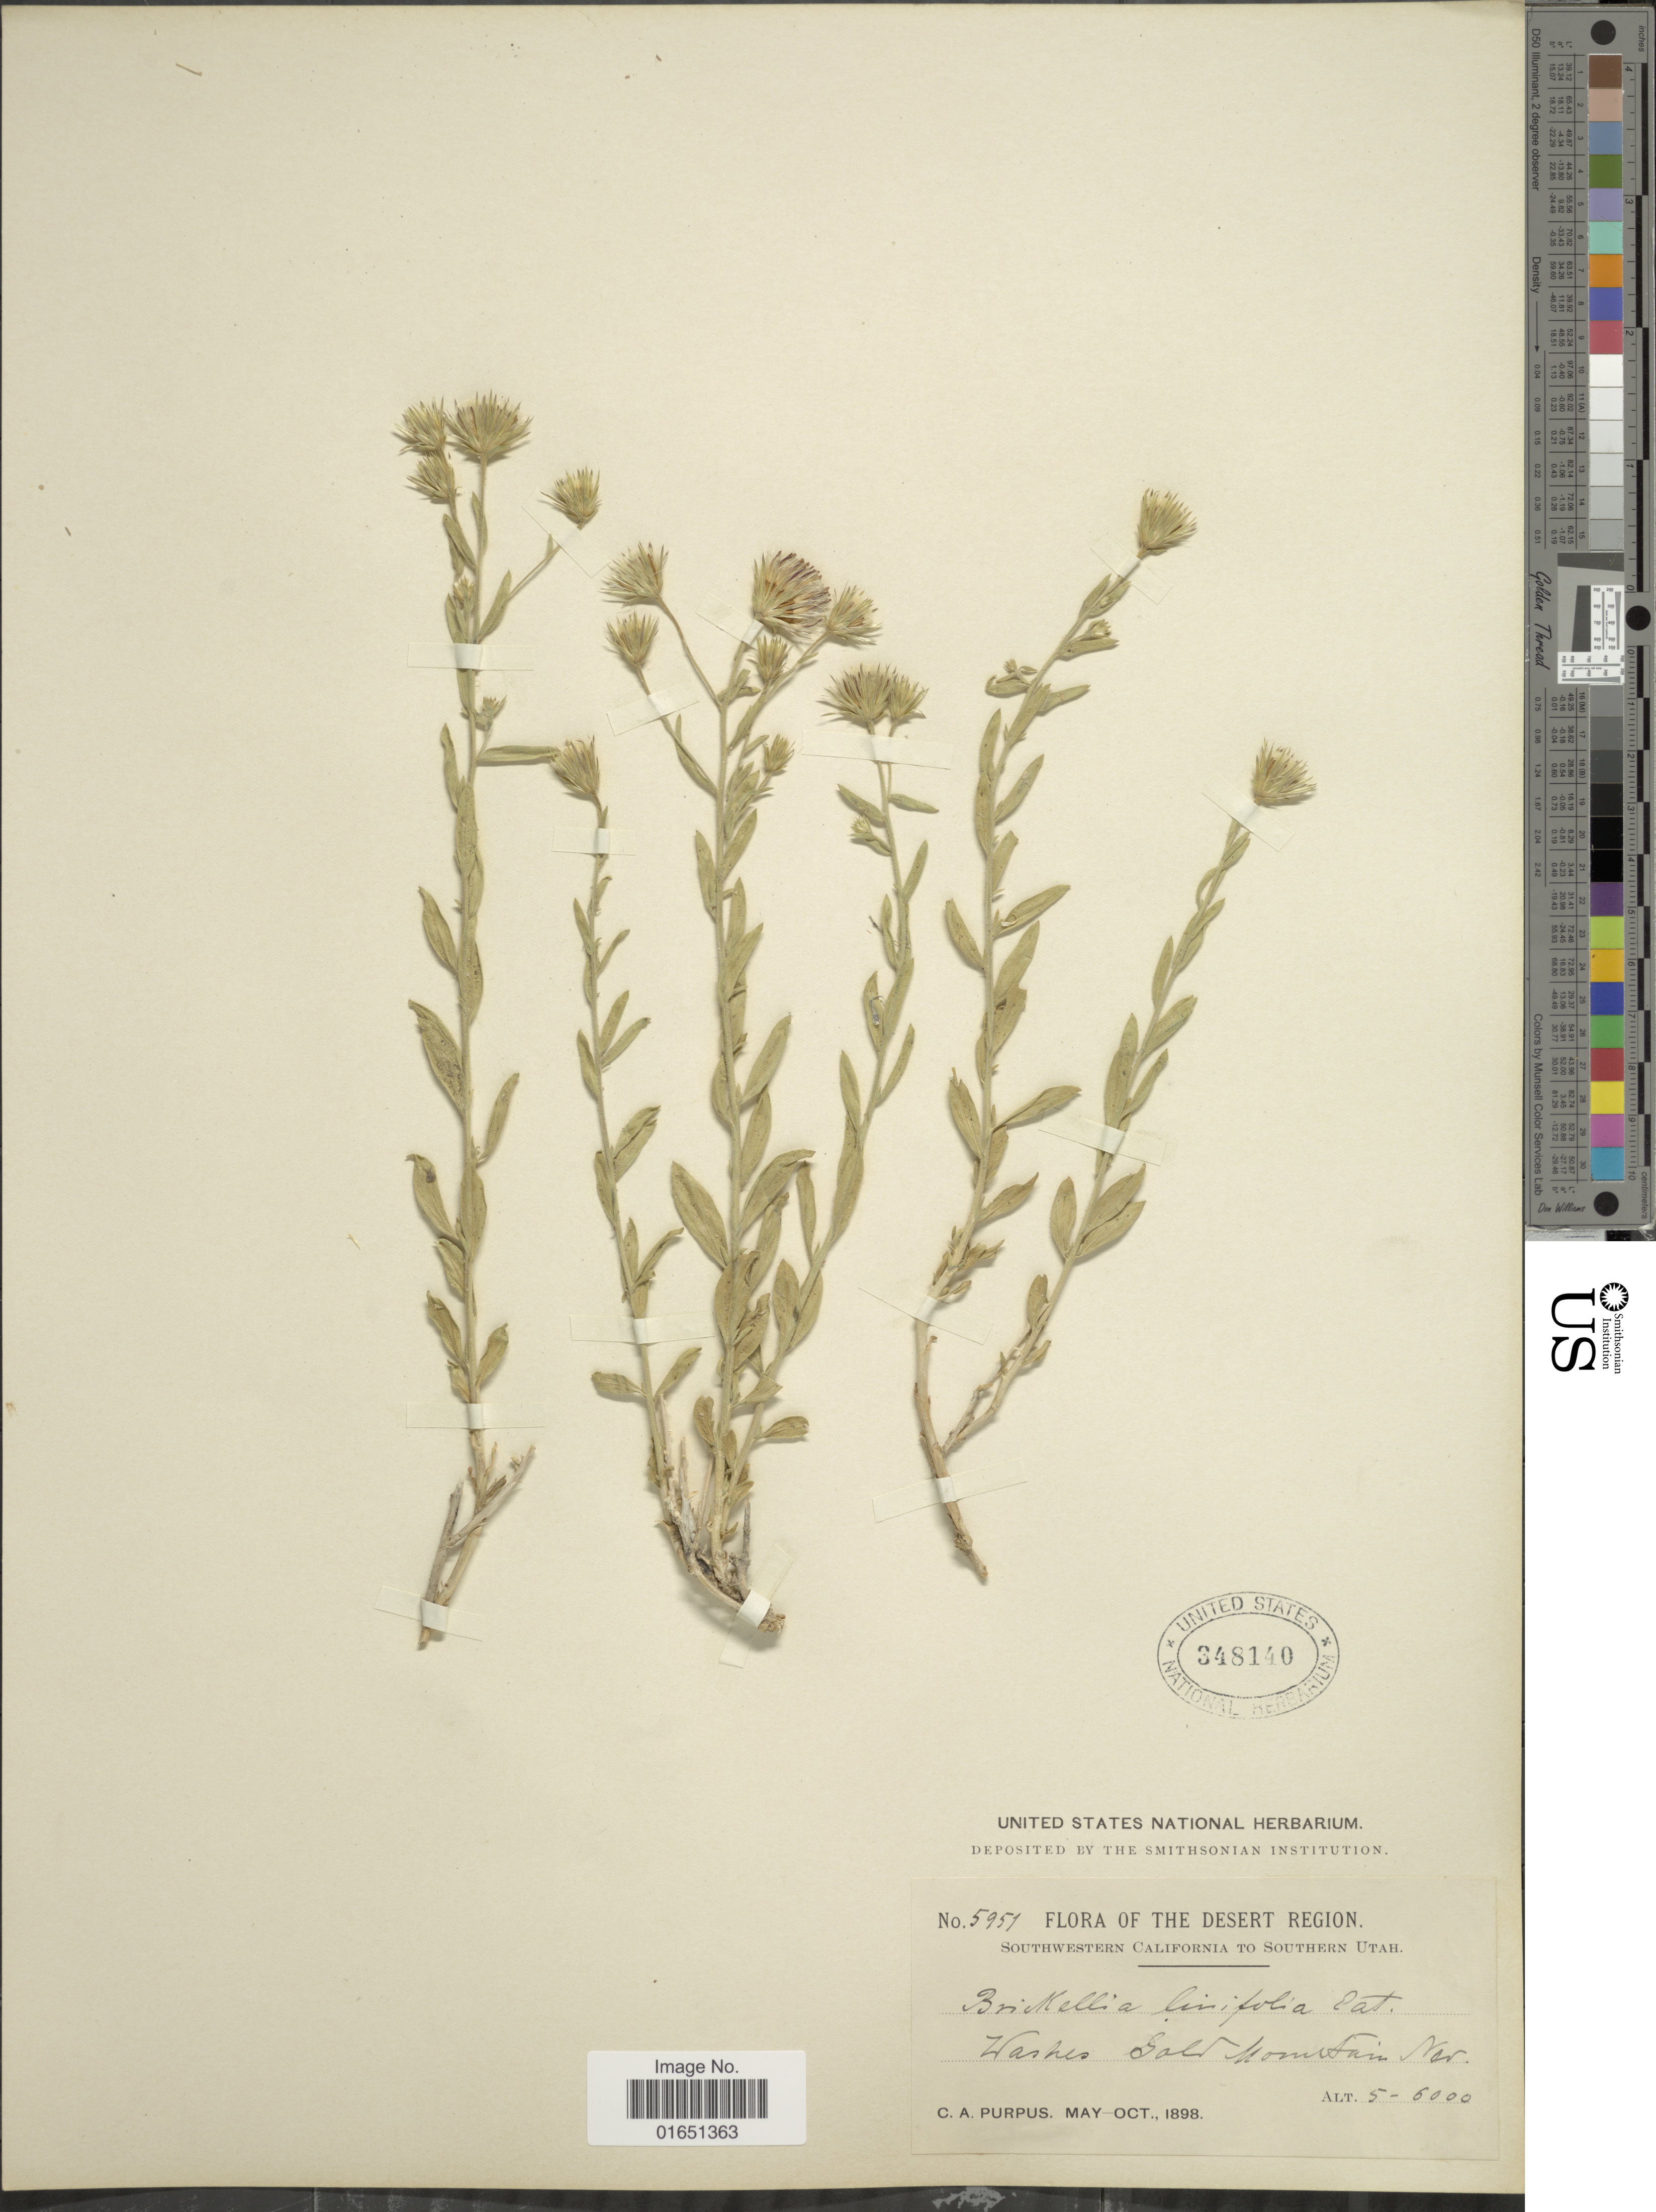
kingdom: Plantae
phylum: Tracheophyta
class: Magnoliopsida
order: Asterales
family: Asteraceae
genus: Brickellia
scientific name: Brickellia oblongifolia var. linifolia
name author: (D.C. Eaton) B.L. Rob.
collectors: C. A. Purpus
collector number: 5951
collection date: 1898-05/1898-10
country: United States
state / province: Nevada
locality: The Desert Region, Washes. Gold Mountain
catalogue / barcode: US 348140